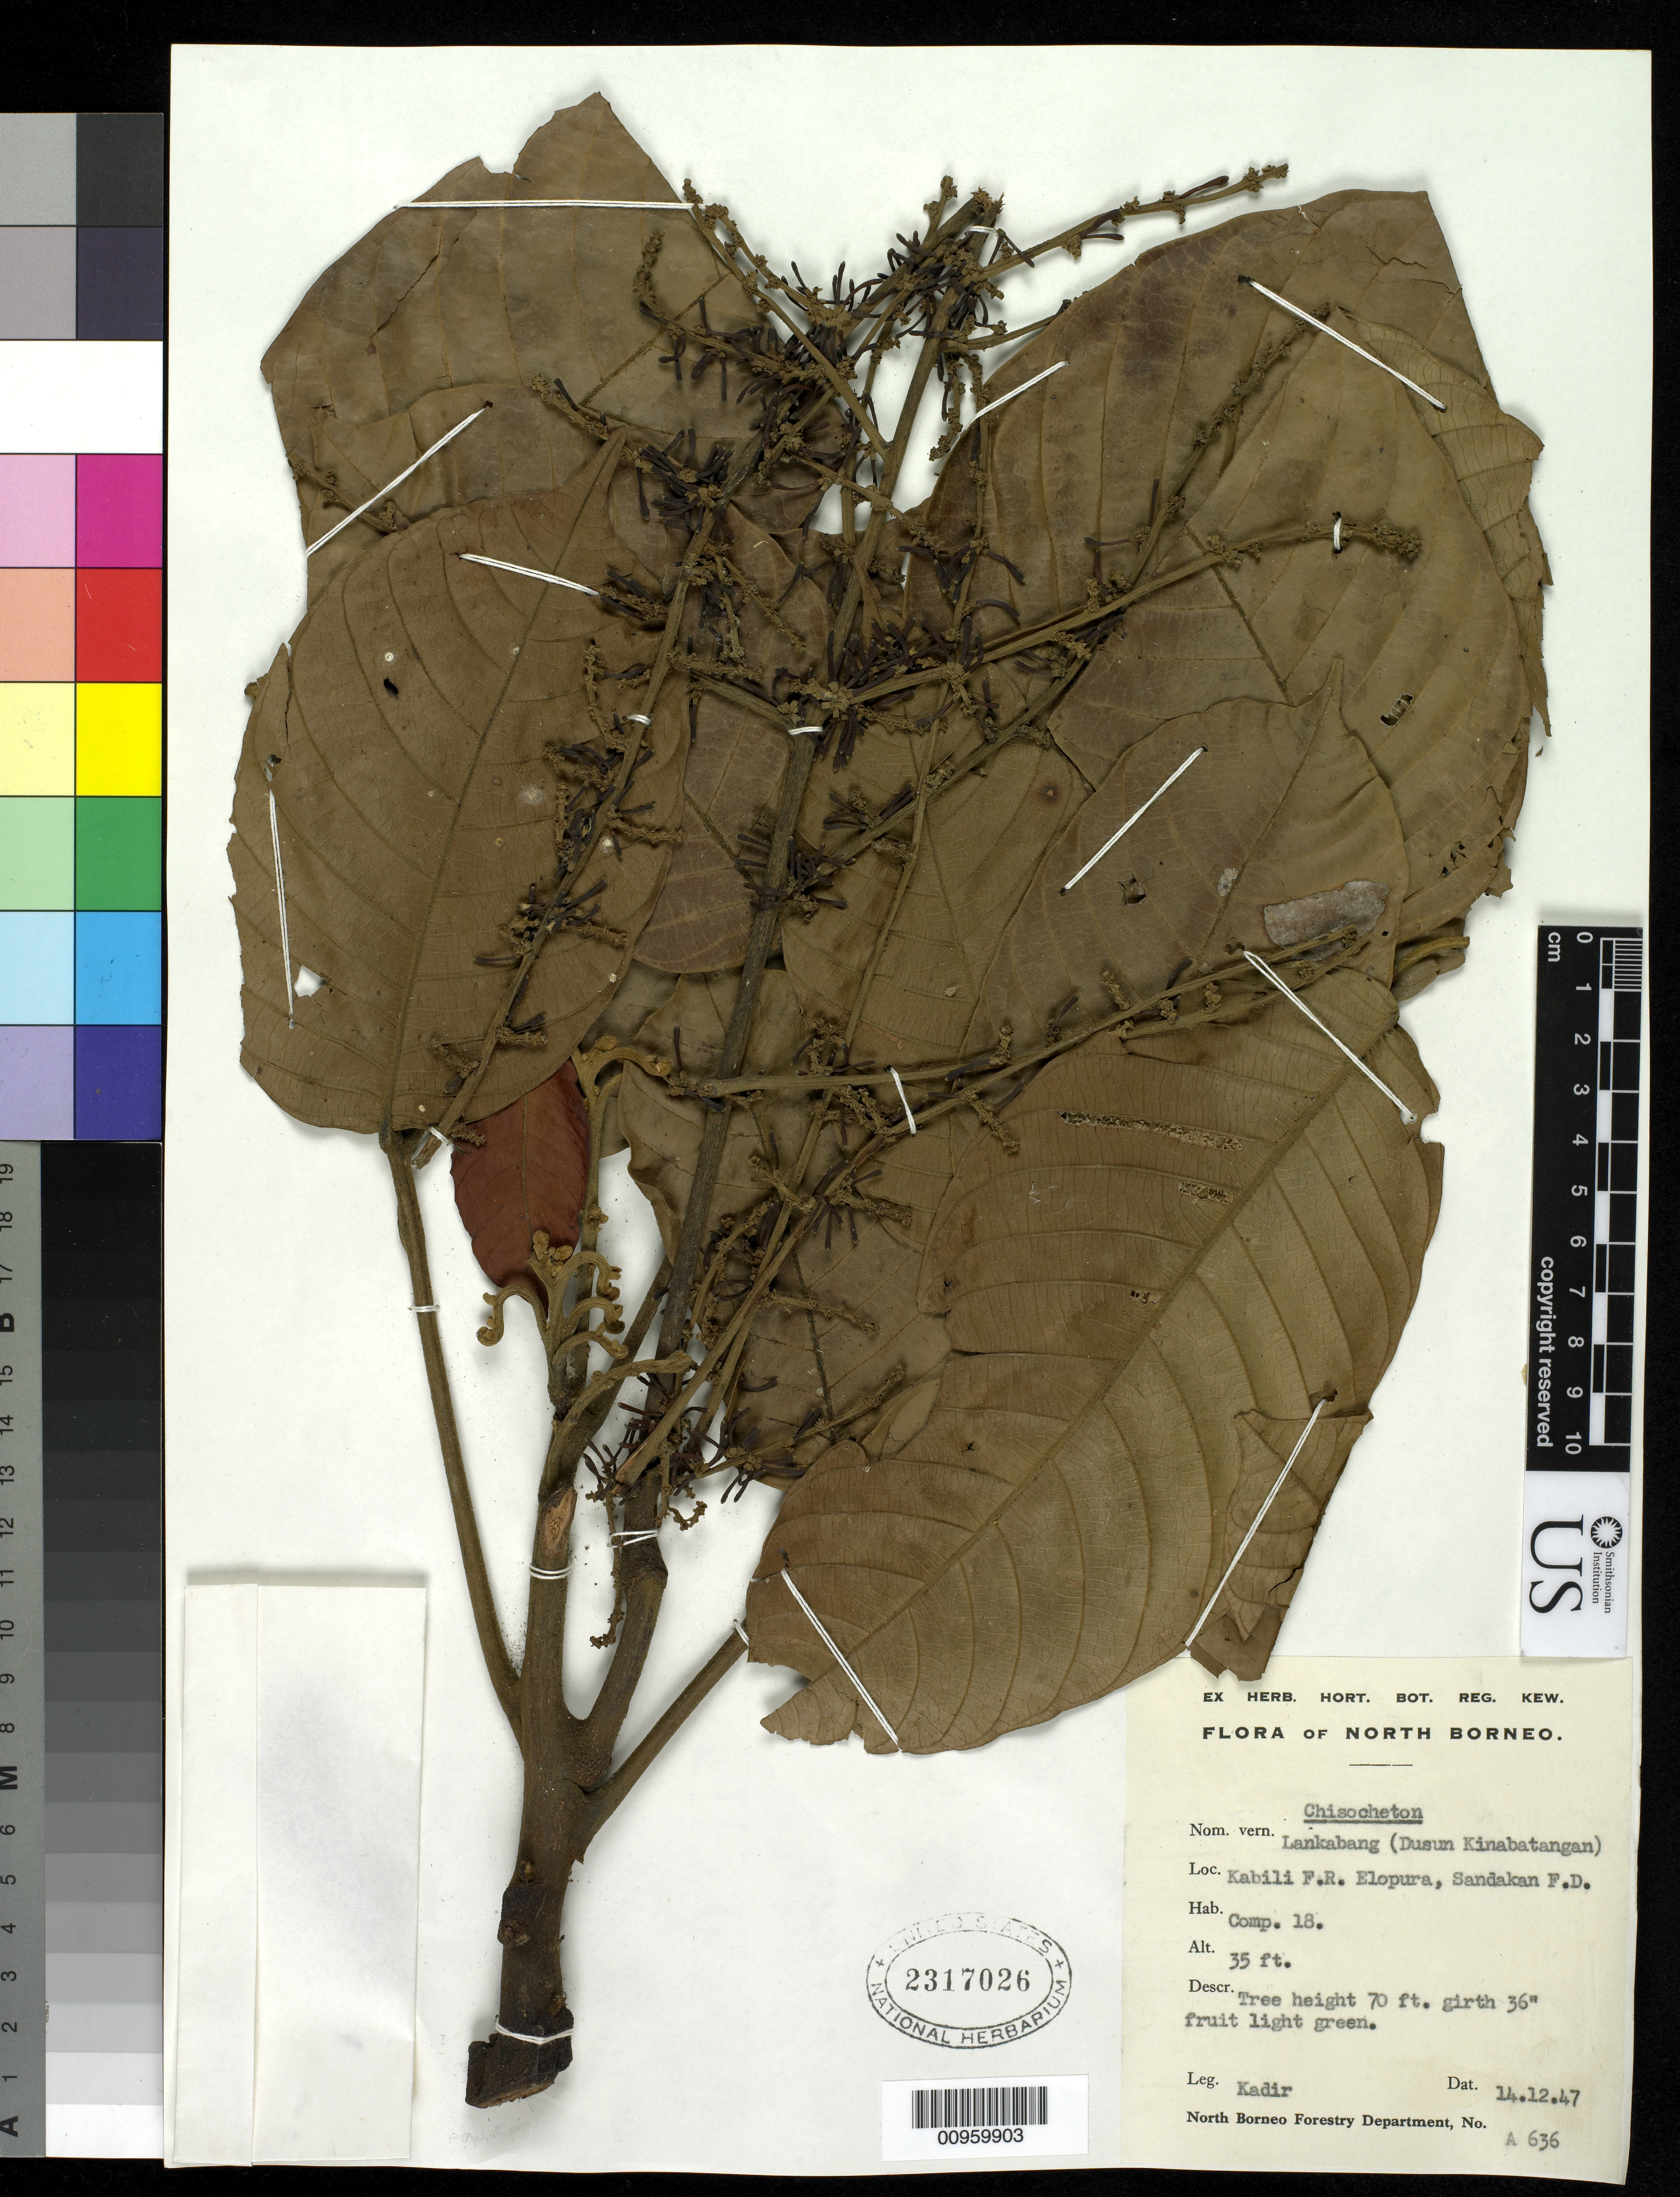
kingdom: Plantae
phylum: Tracheophyta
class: Magnoliopsida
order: Sapindales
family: Meliaceae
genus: Chisocheton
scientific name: Chisocheton sp.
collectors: Kadir Bin Abdul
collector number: A 636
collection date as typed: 14 Dec 1947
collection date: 1947-12-14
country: Malaysia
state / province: Sabah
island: Borneo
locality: Kabili F.R., Elopura, Sandakan F.D.;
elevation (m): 11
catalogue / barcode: US 2317026